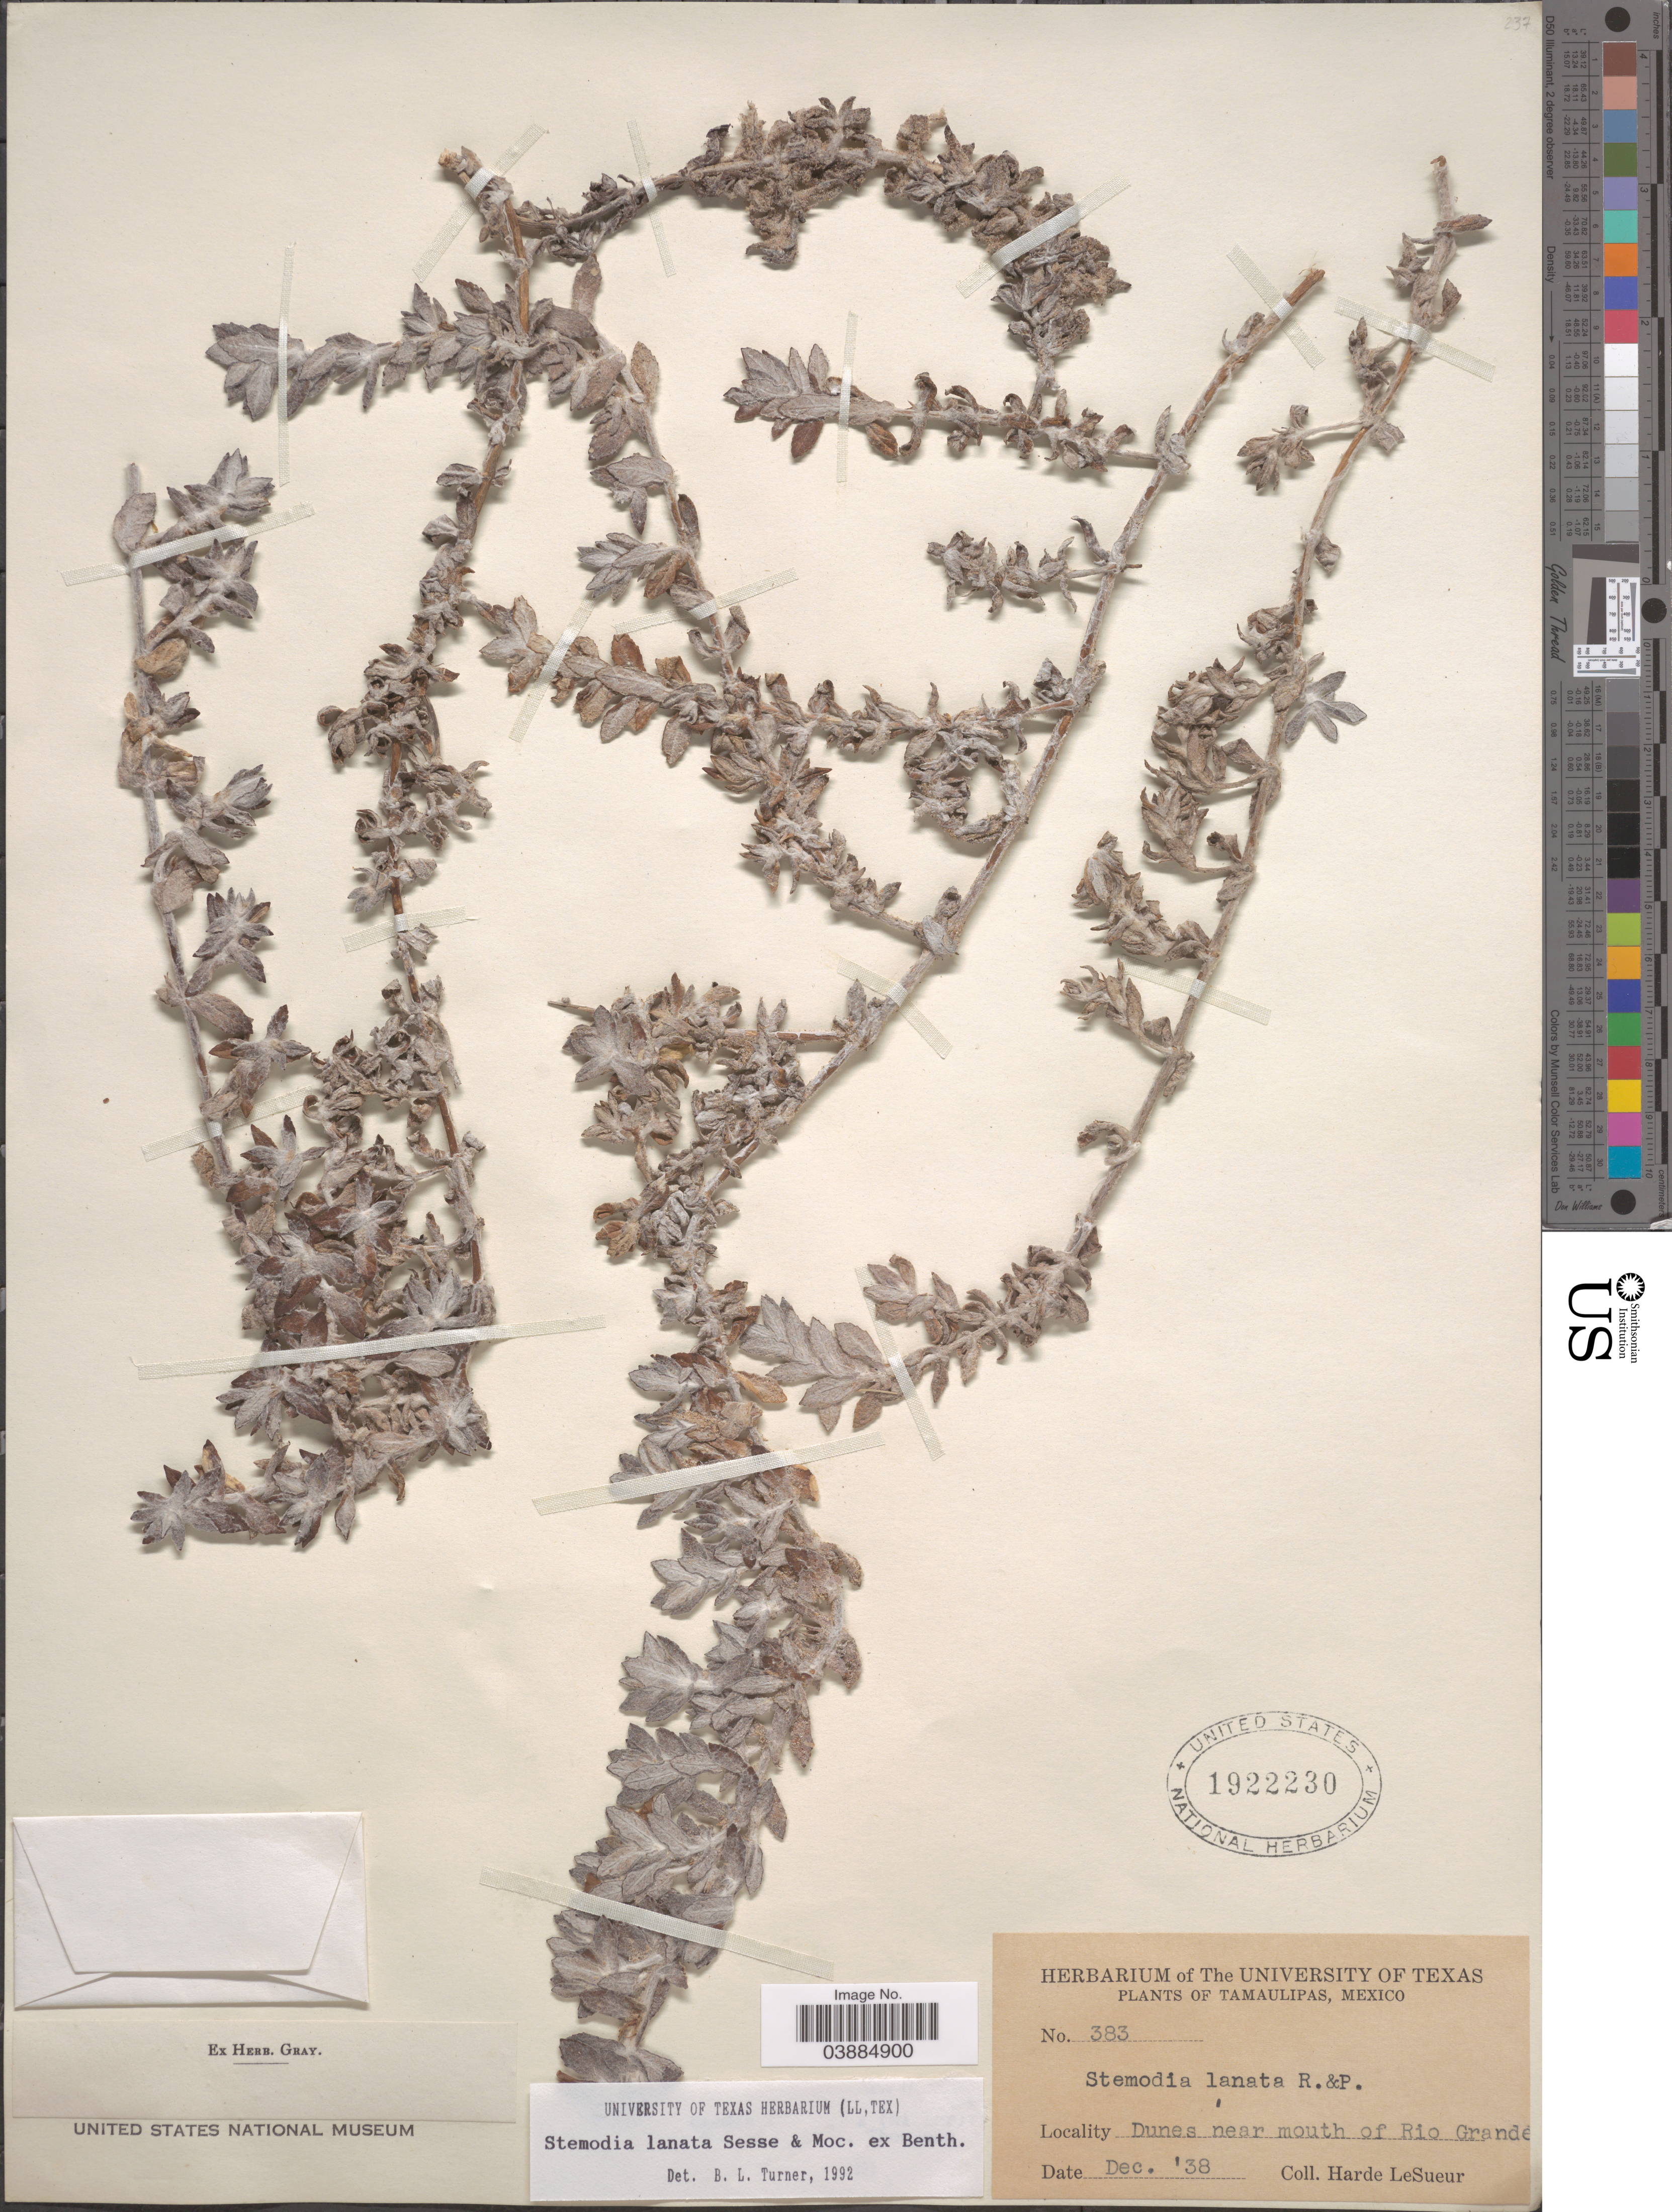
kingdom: Plantae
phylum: Tracheophyta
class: Magnoliopsida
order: Lamiales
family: Plantaginaceae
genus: Stemodia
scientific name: Stemodia lanata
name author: Sessé & Moc. ex Benth.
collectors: H. LeSueur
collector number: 383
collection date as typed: Transcribed d/m/y: /12/38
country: Mexico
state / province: Tamaulipas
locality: Dunes near mouth of Rio Grande.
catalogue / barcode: US 1922230